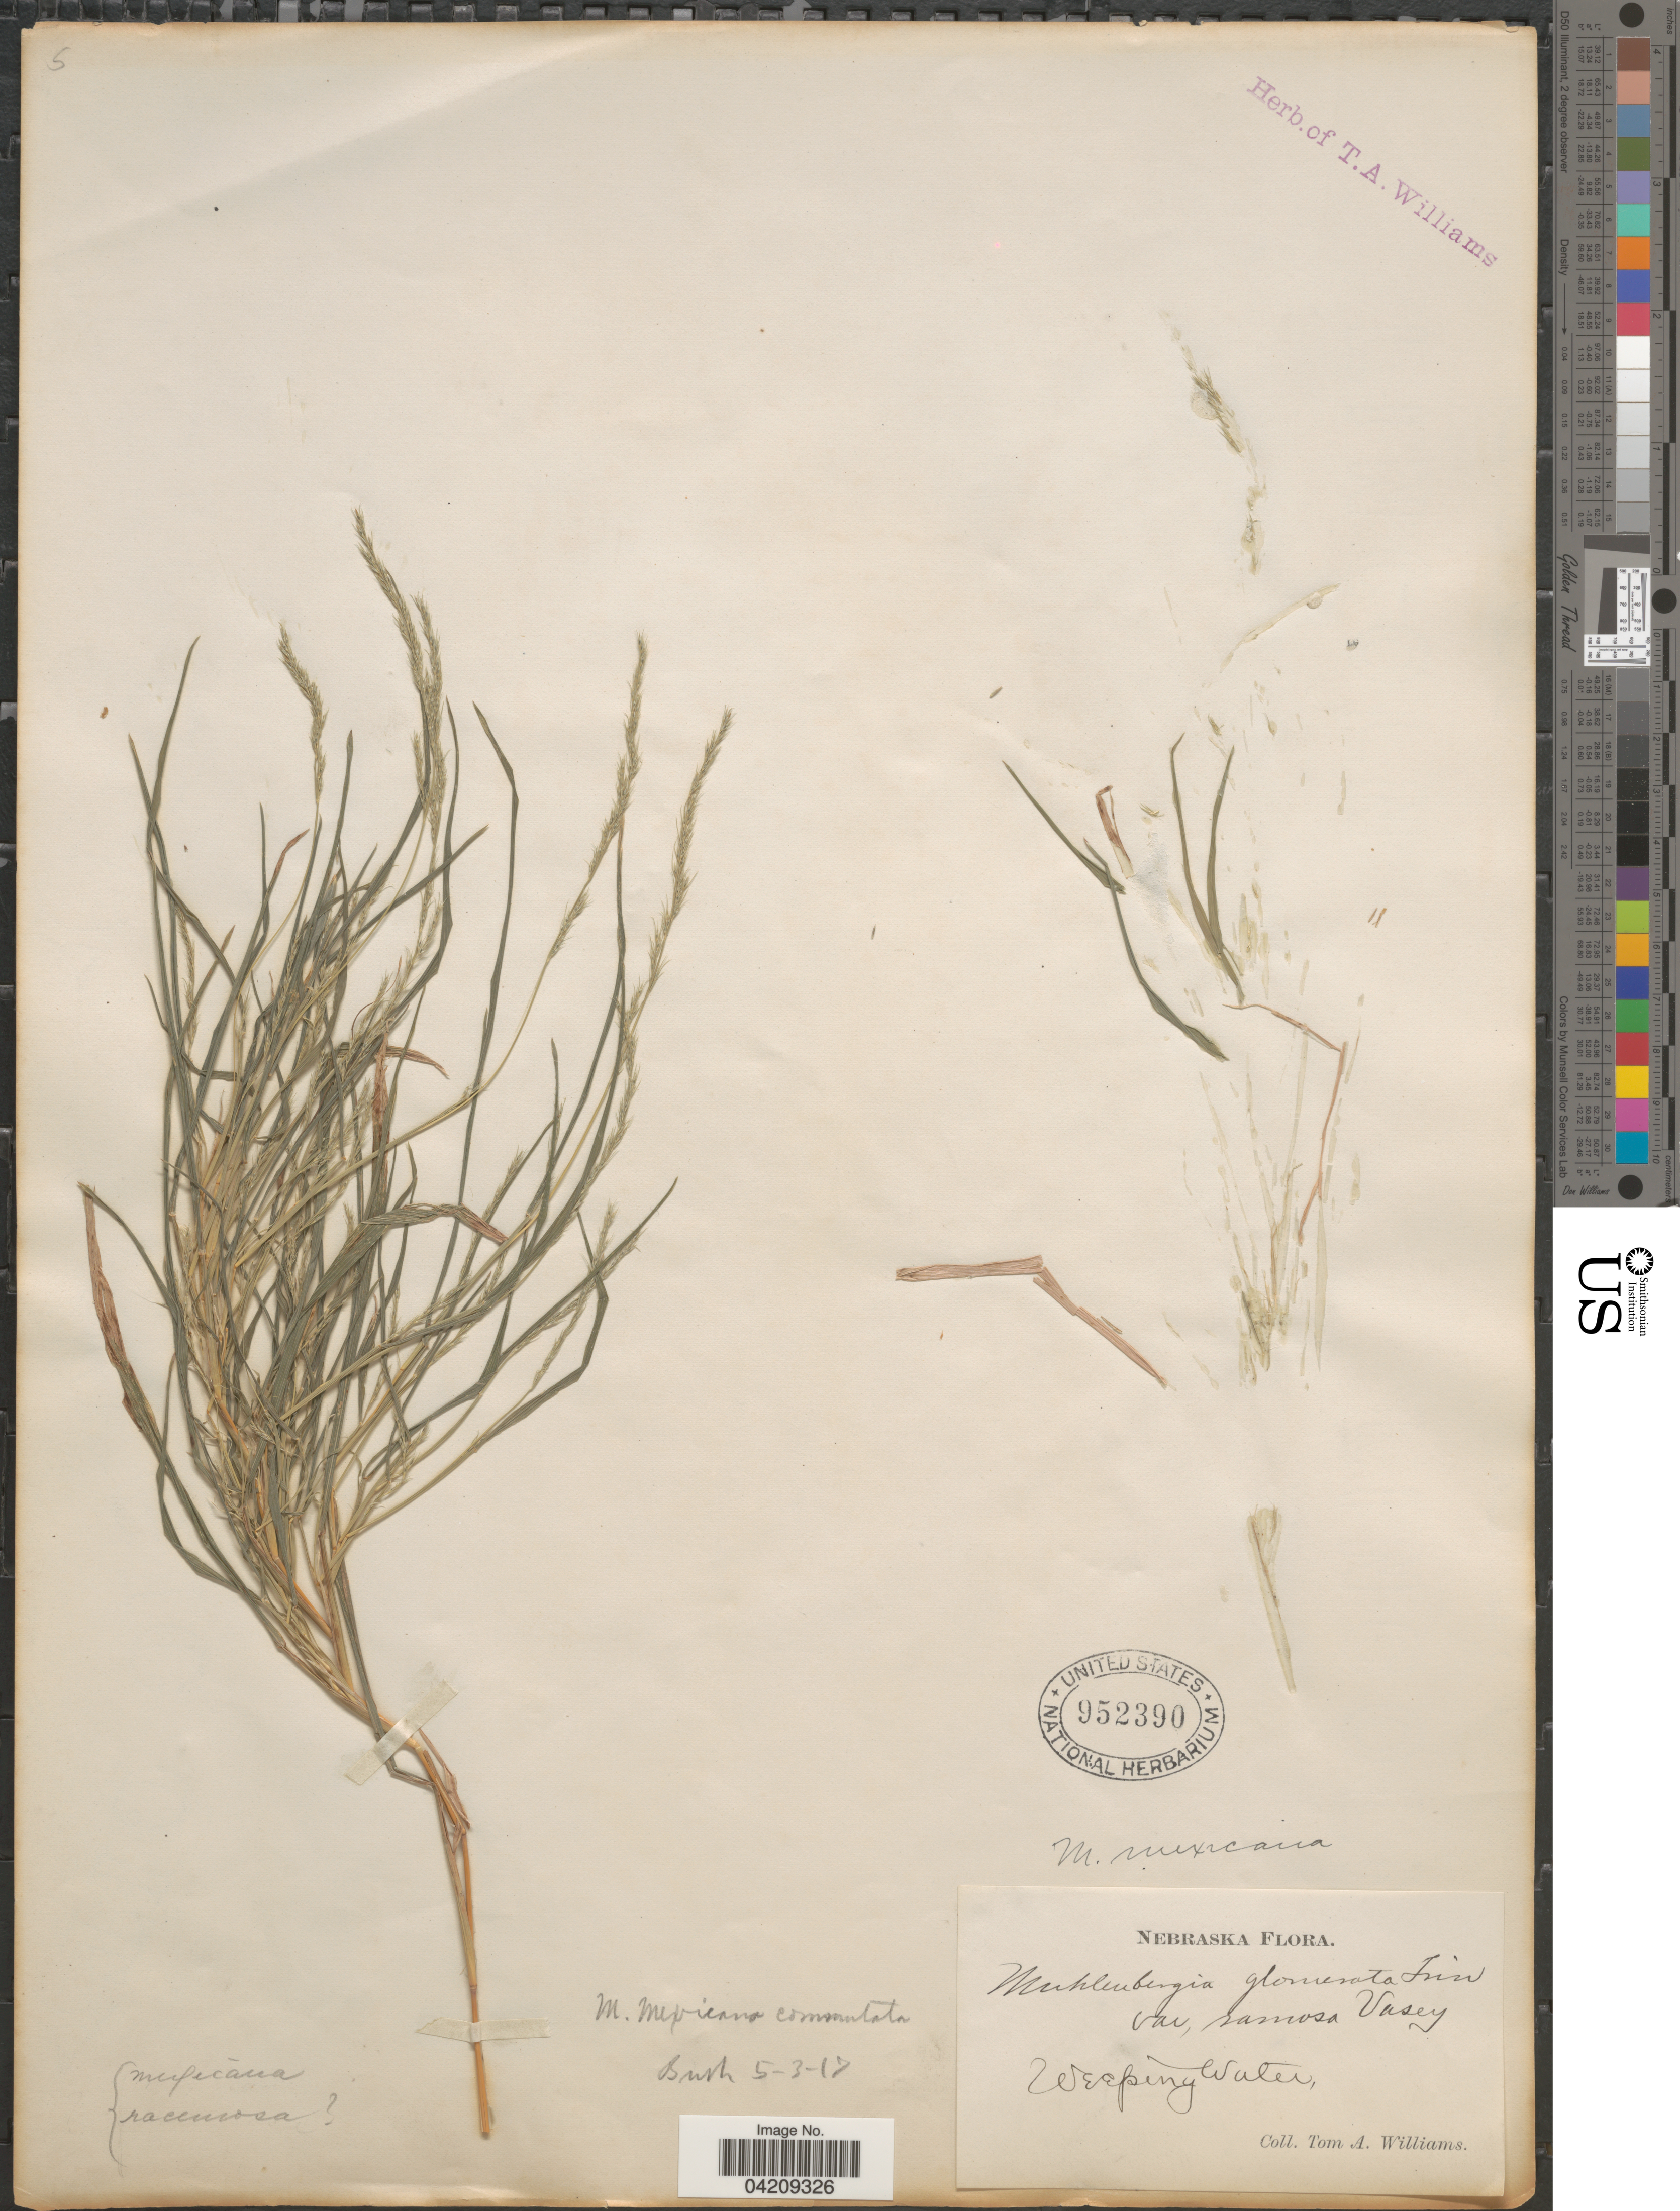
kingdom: Plantae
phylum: Tracheophyta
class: Liliopsida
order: Poales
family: Poaceae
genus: Muhlenbergia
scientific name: Muhlenbergia frondosa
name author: (Poir.) Fernald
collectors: T. Williams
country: United States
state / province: Nebraska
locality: Weeping Water.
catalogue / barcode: US 952390